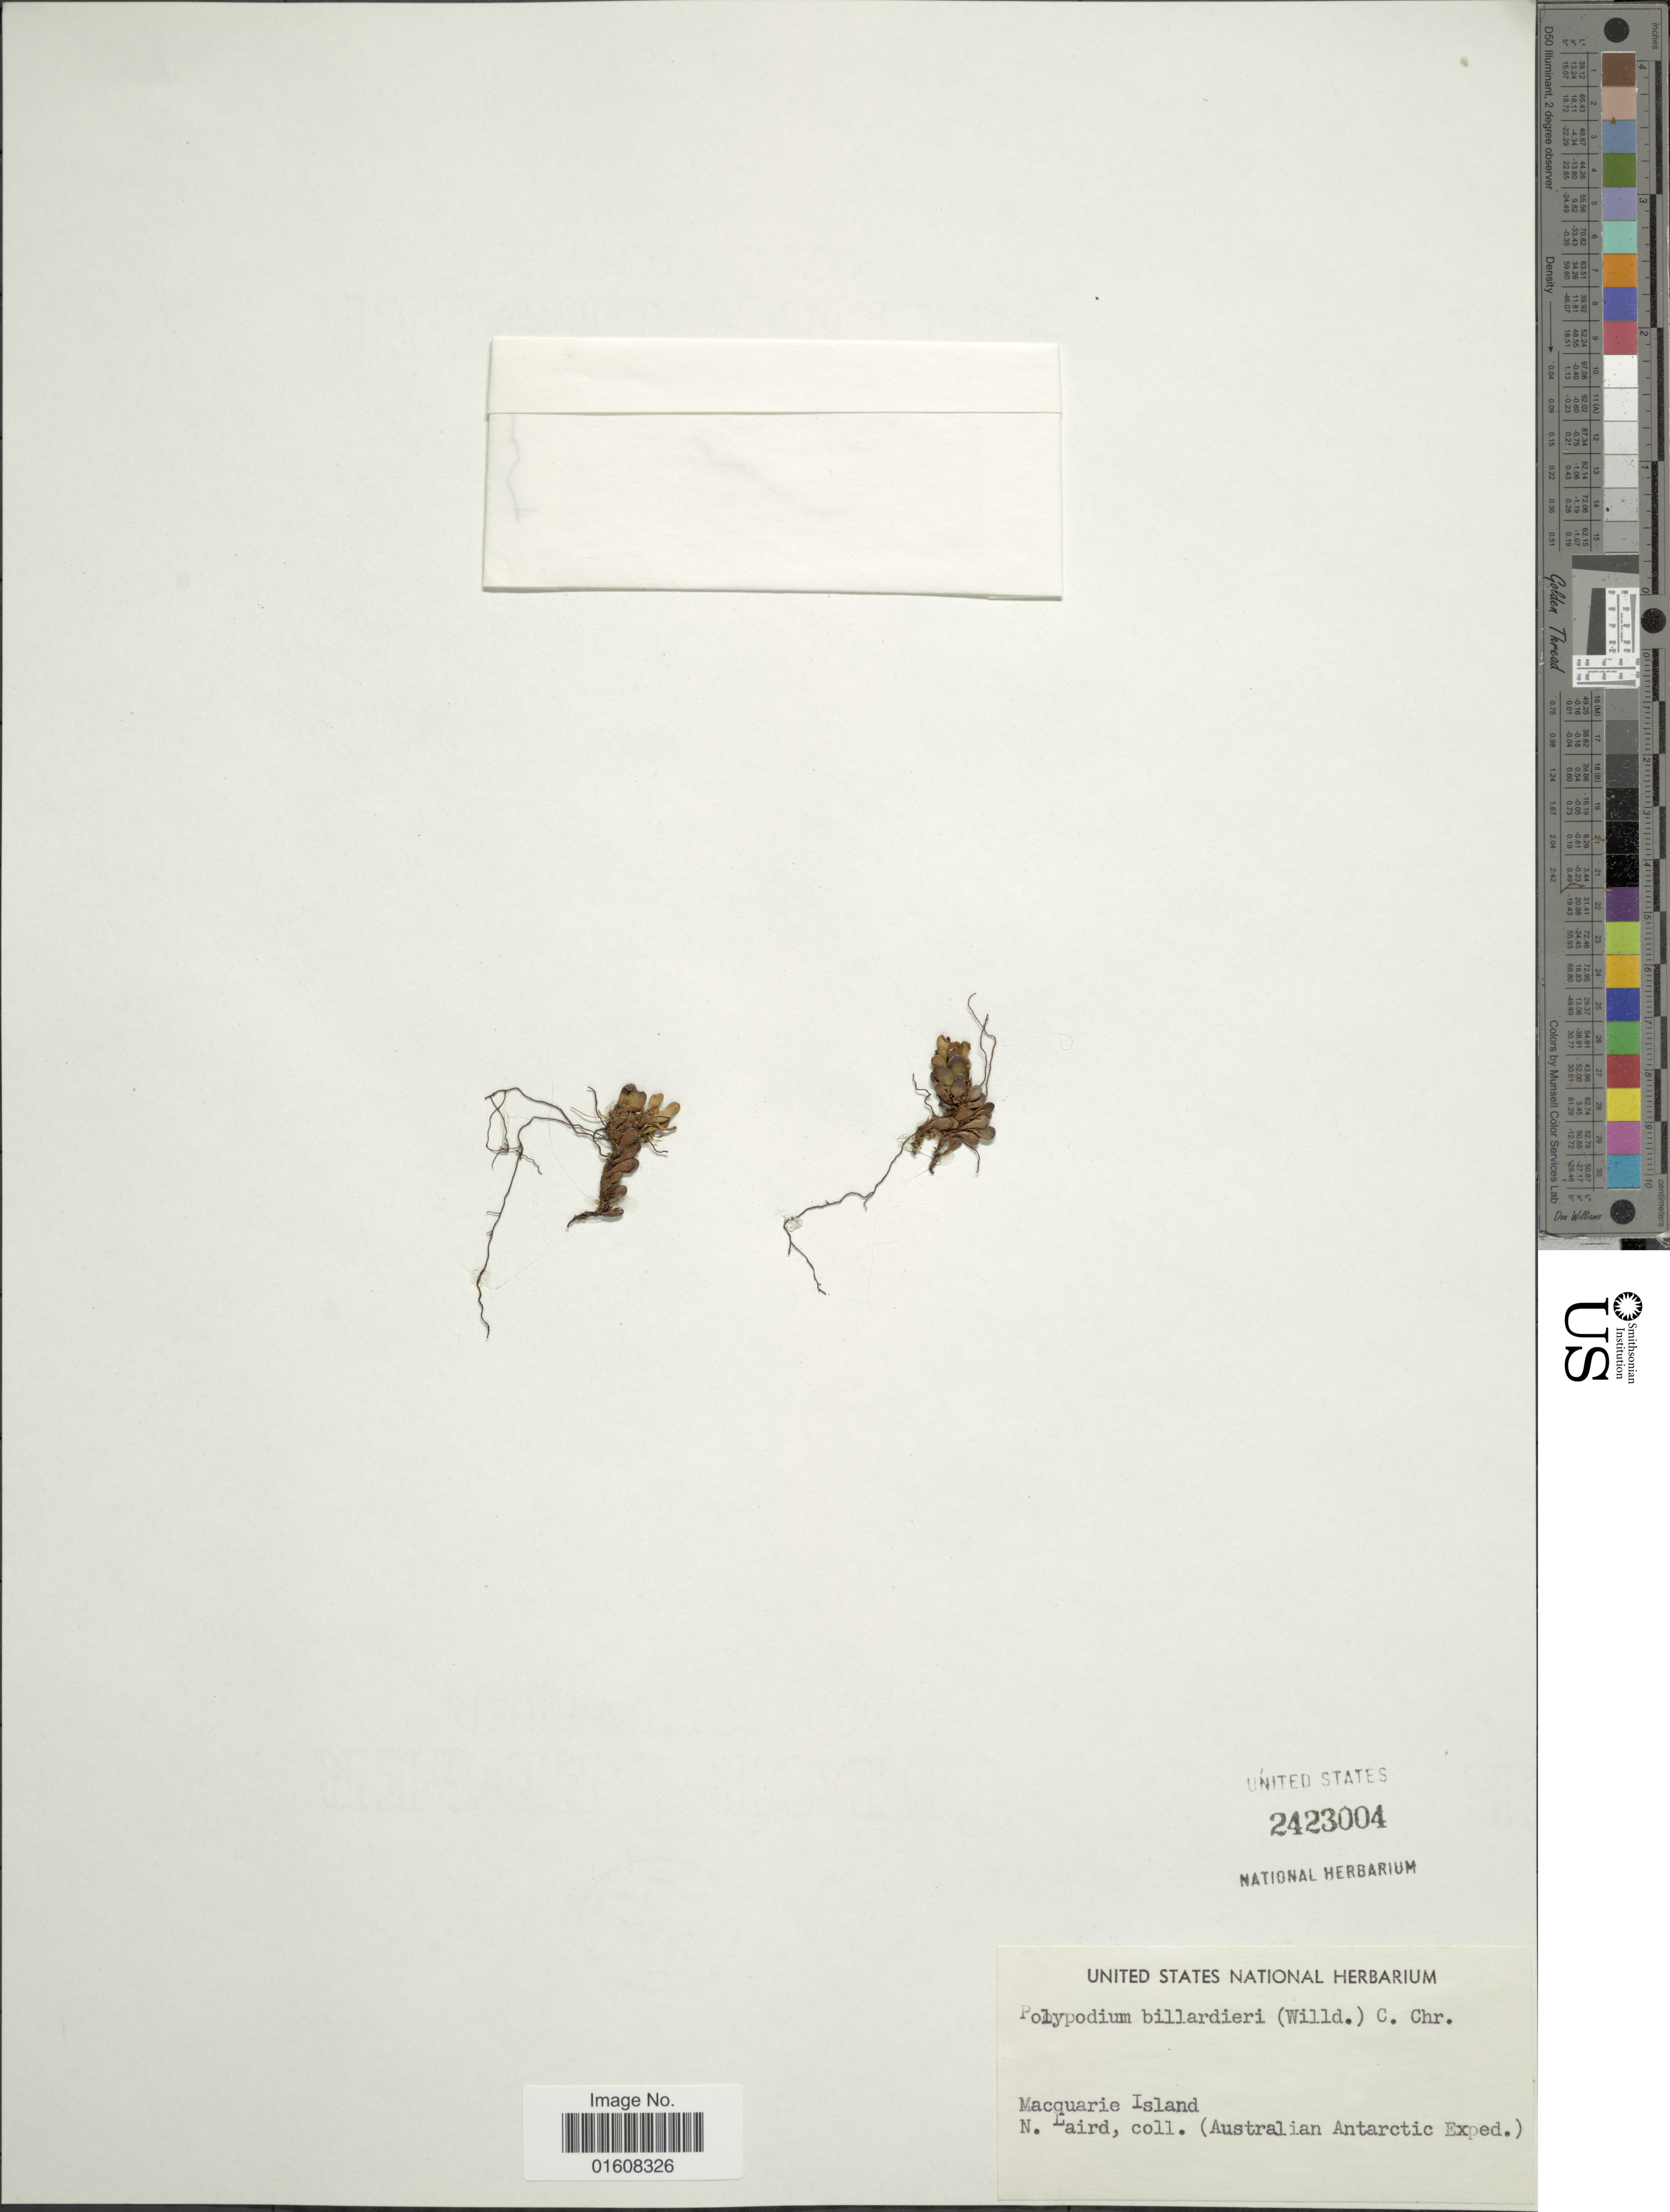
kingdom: Plantae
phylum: Tracheophyta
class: Polypodiopsida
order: Polypodiales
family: Polypodiaceae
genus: Grammitis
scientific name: Grammitis sp.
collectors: N. Laird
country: Australia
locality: Macquarie Island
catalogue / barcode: US 2423004